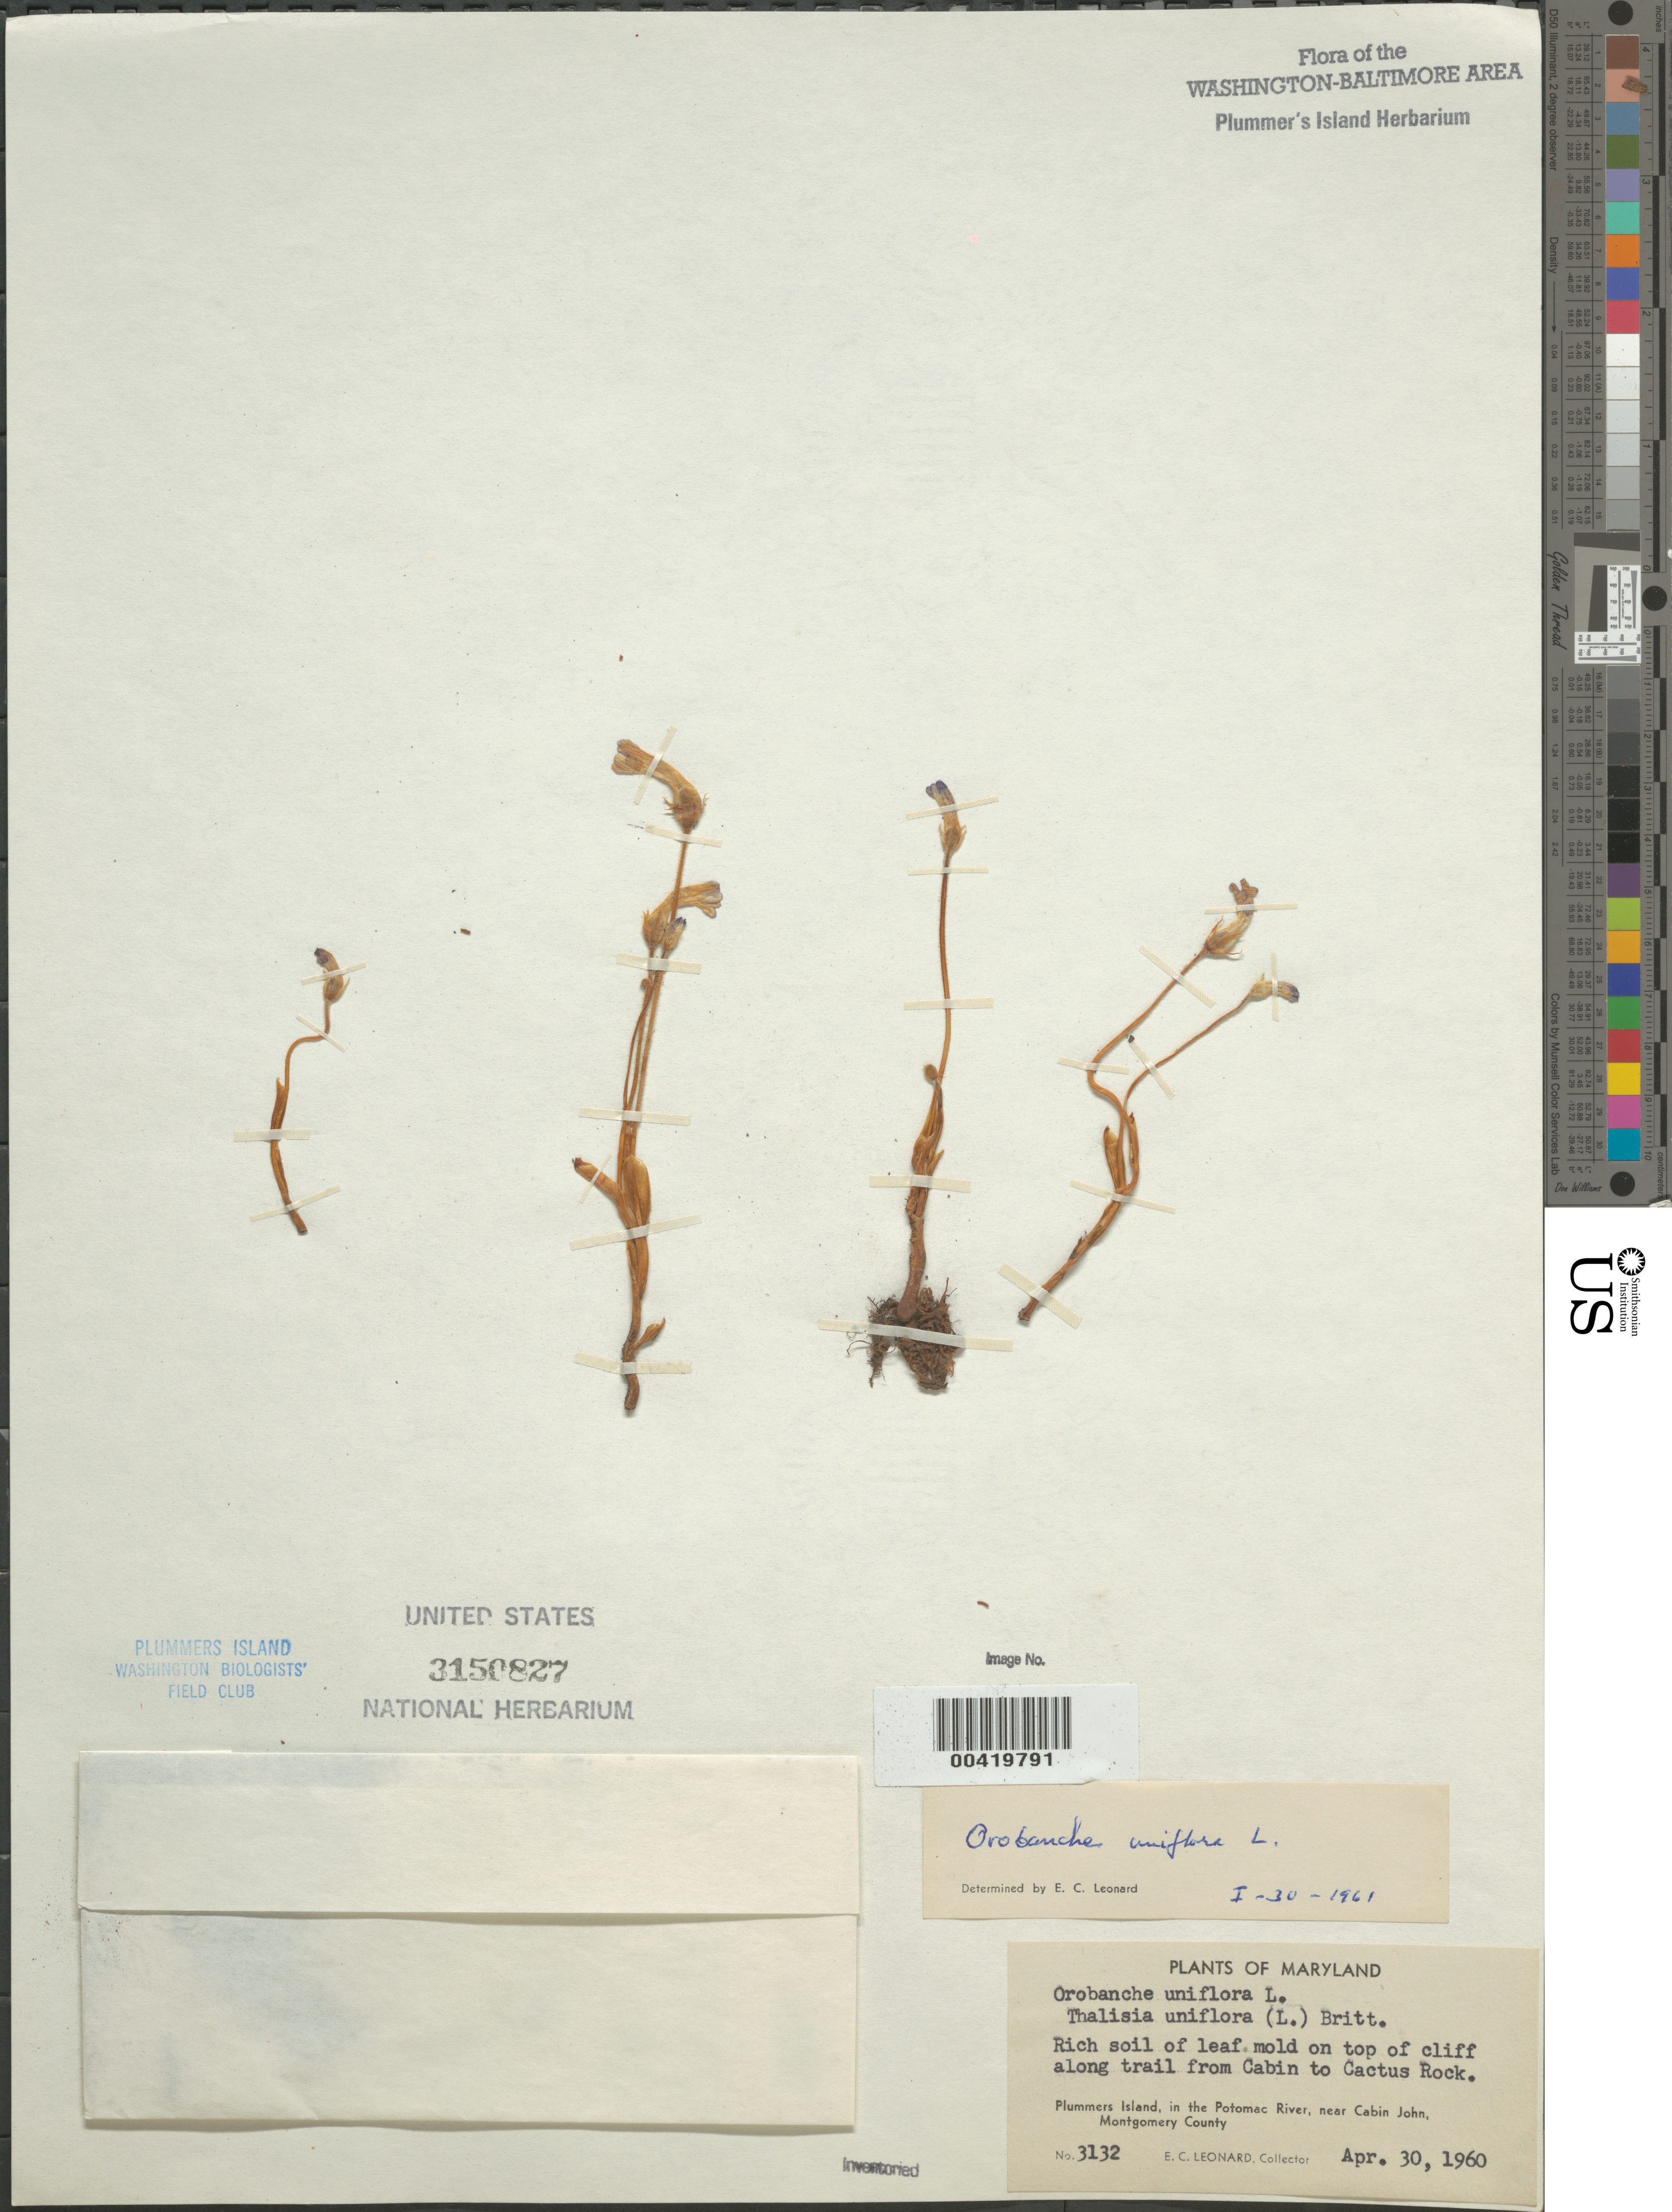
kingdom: Plantae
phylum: Tracheophyta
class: Magnoliopsida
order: Lamiales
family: Orobanchaceae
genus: Orobanche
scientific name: Orobanche uniflora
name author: L.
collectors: E. C. Leonard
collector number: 3132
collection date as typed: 30 Apr 1960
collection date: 1960-04-30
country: United States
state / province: Maryland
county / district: Montgomery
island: Plummers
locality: Plummer's Island; on top of cliff along trail from Cabin to Cactus Rock C. & O. Canal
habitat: Rich soil of leaf mold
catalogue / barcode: US 3150827